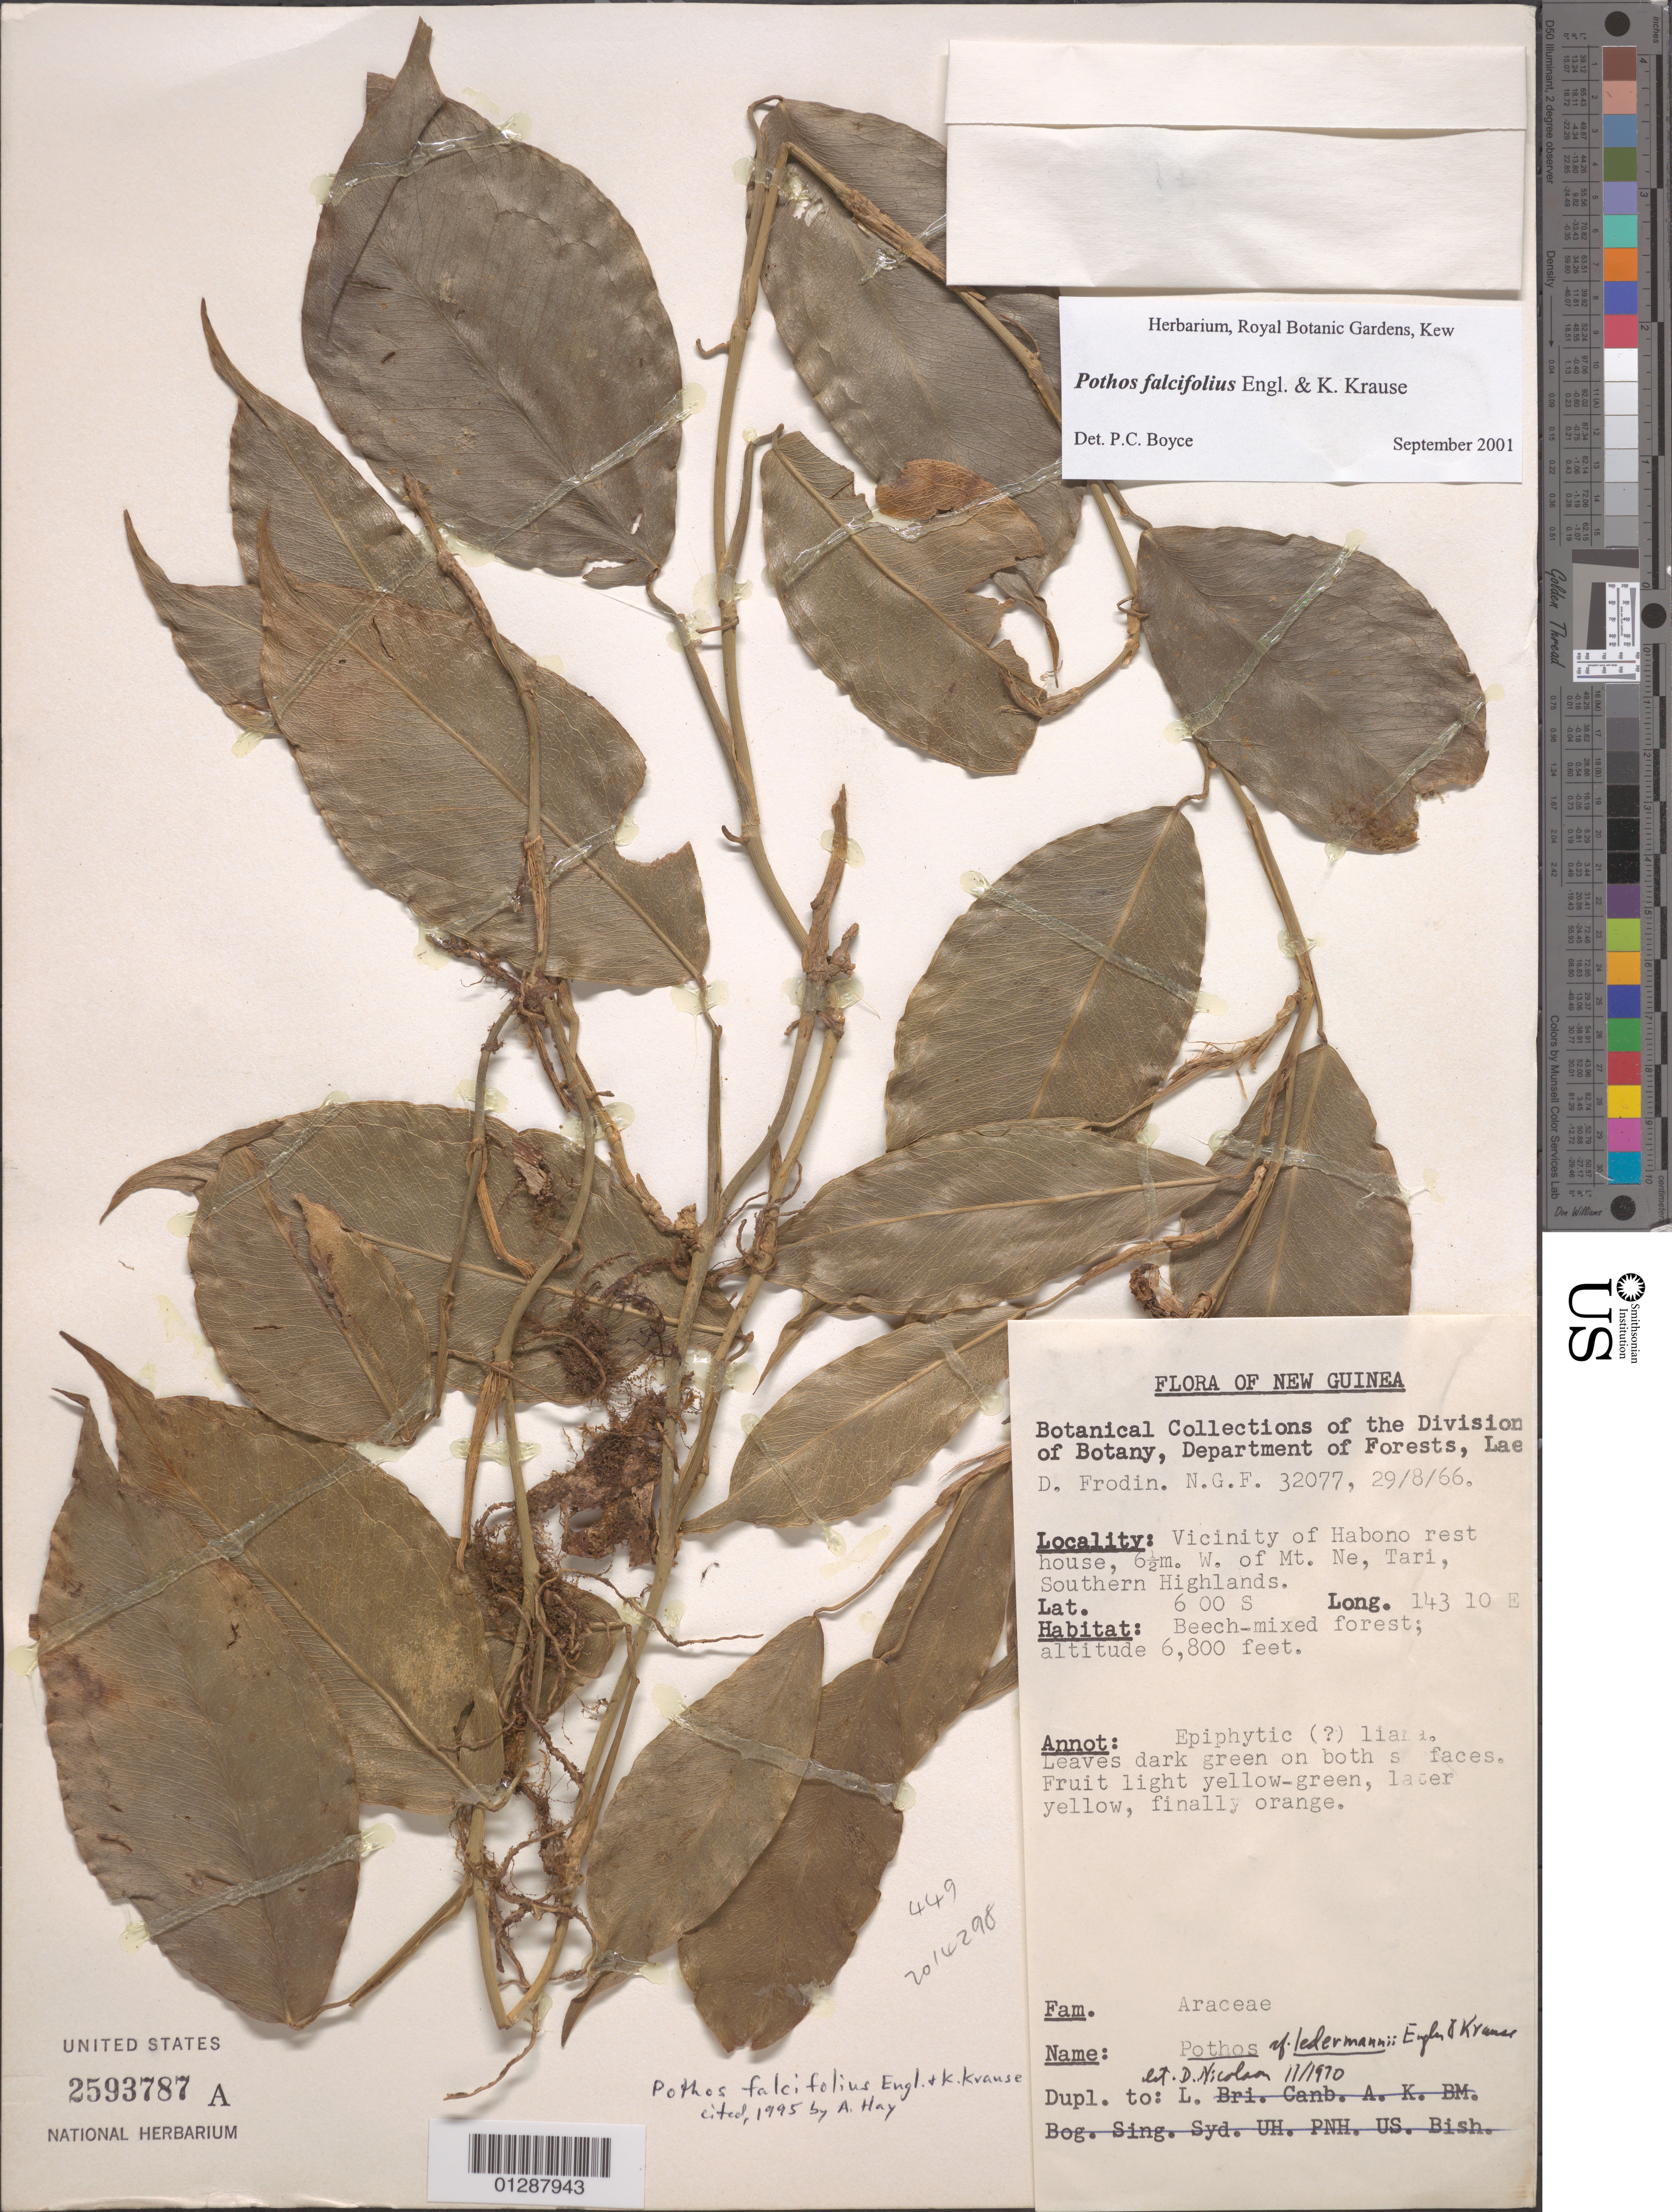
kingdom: Plantae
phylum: Tracheophyta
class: Liliopsida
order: Alismatales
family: Araceae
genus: Pothos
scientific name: Pothos falcifolius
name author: Engl. & K. Krause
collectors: D. G. Frodin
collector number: NGF 32077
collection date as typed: Transcribed d/m/y: 29/8/66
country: Papua New Guinea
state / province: Southern Highlands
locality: New Guinea. Vicinity of Habono resthouse, 6½m. W. of Mt. Ne, Tari.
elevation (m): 2073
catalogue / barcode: US 2593787A